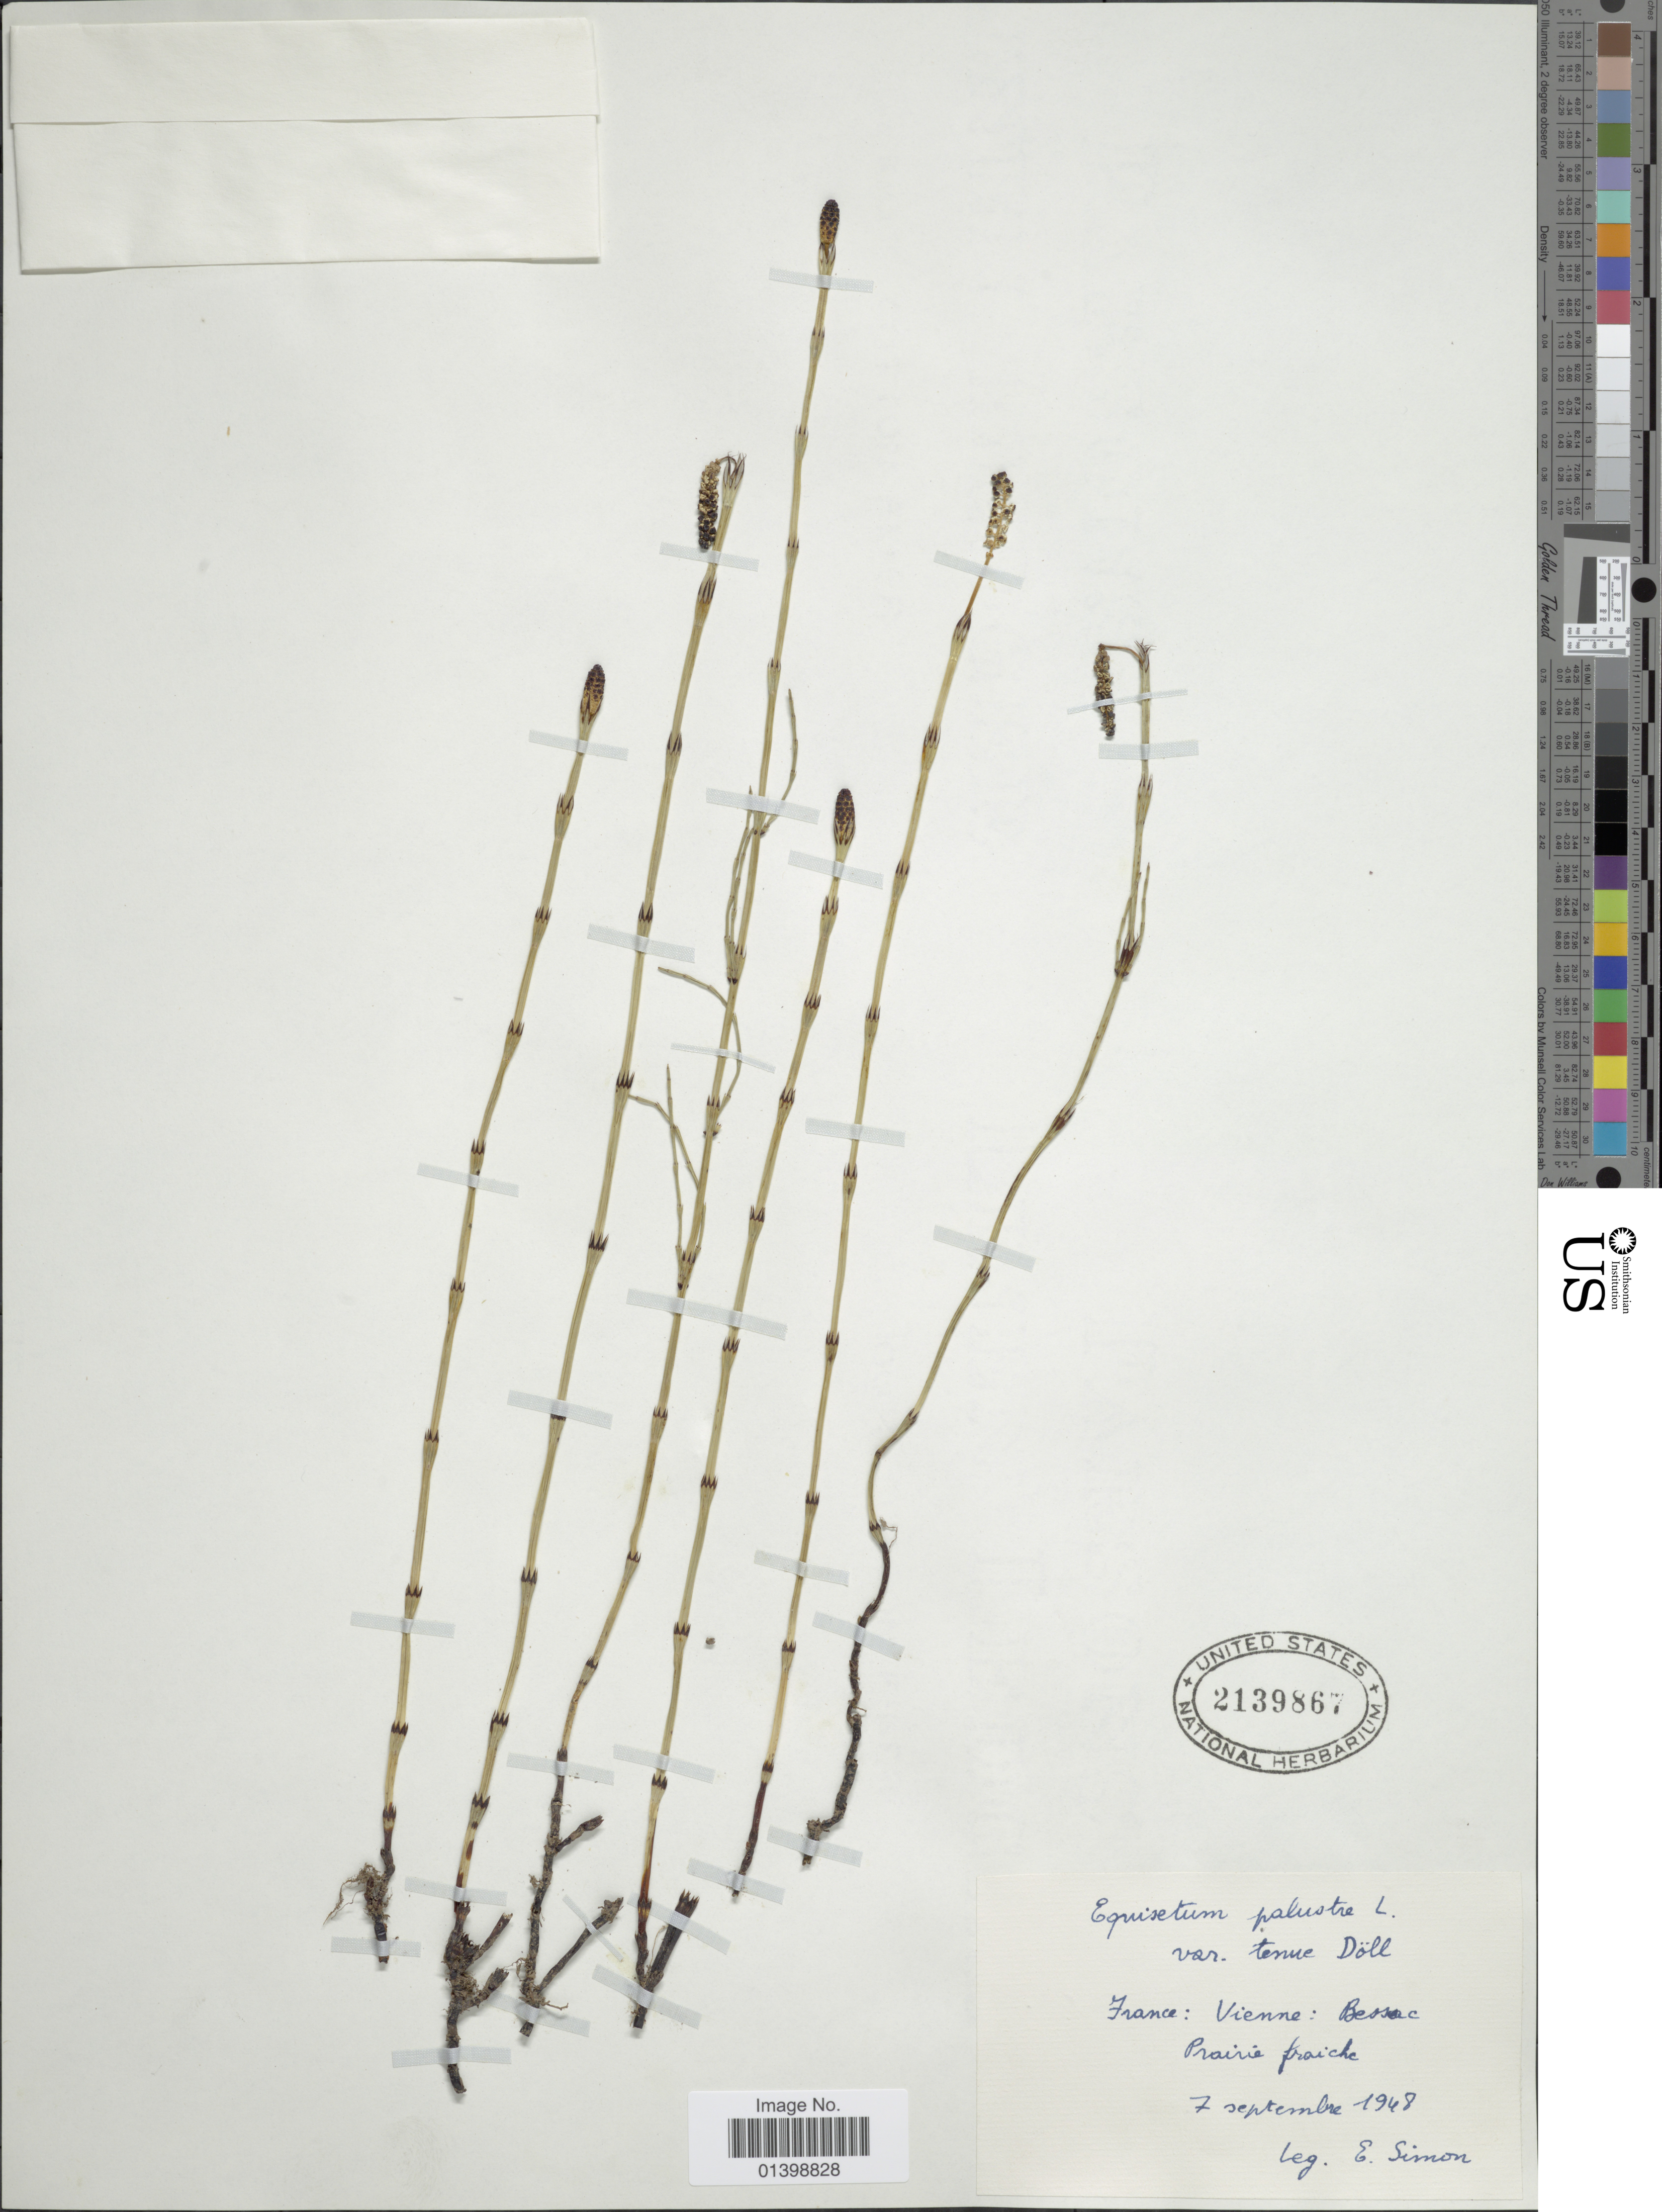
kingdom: Plantae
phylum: Tracheophyta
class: Polypodiopsida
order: Equisetales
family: Equisetaceae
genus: Equisetum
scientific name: Equisetum palustre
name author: L.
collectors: E. Simon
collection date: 1948-09-07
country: France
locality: Vienne: Bessac prairie fraiche [interpreted]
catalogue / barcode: US 2139867